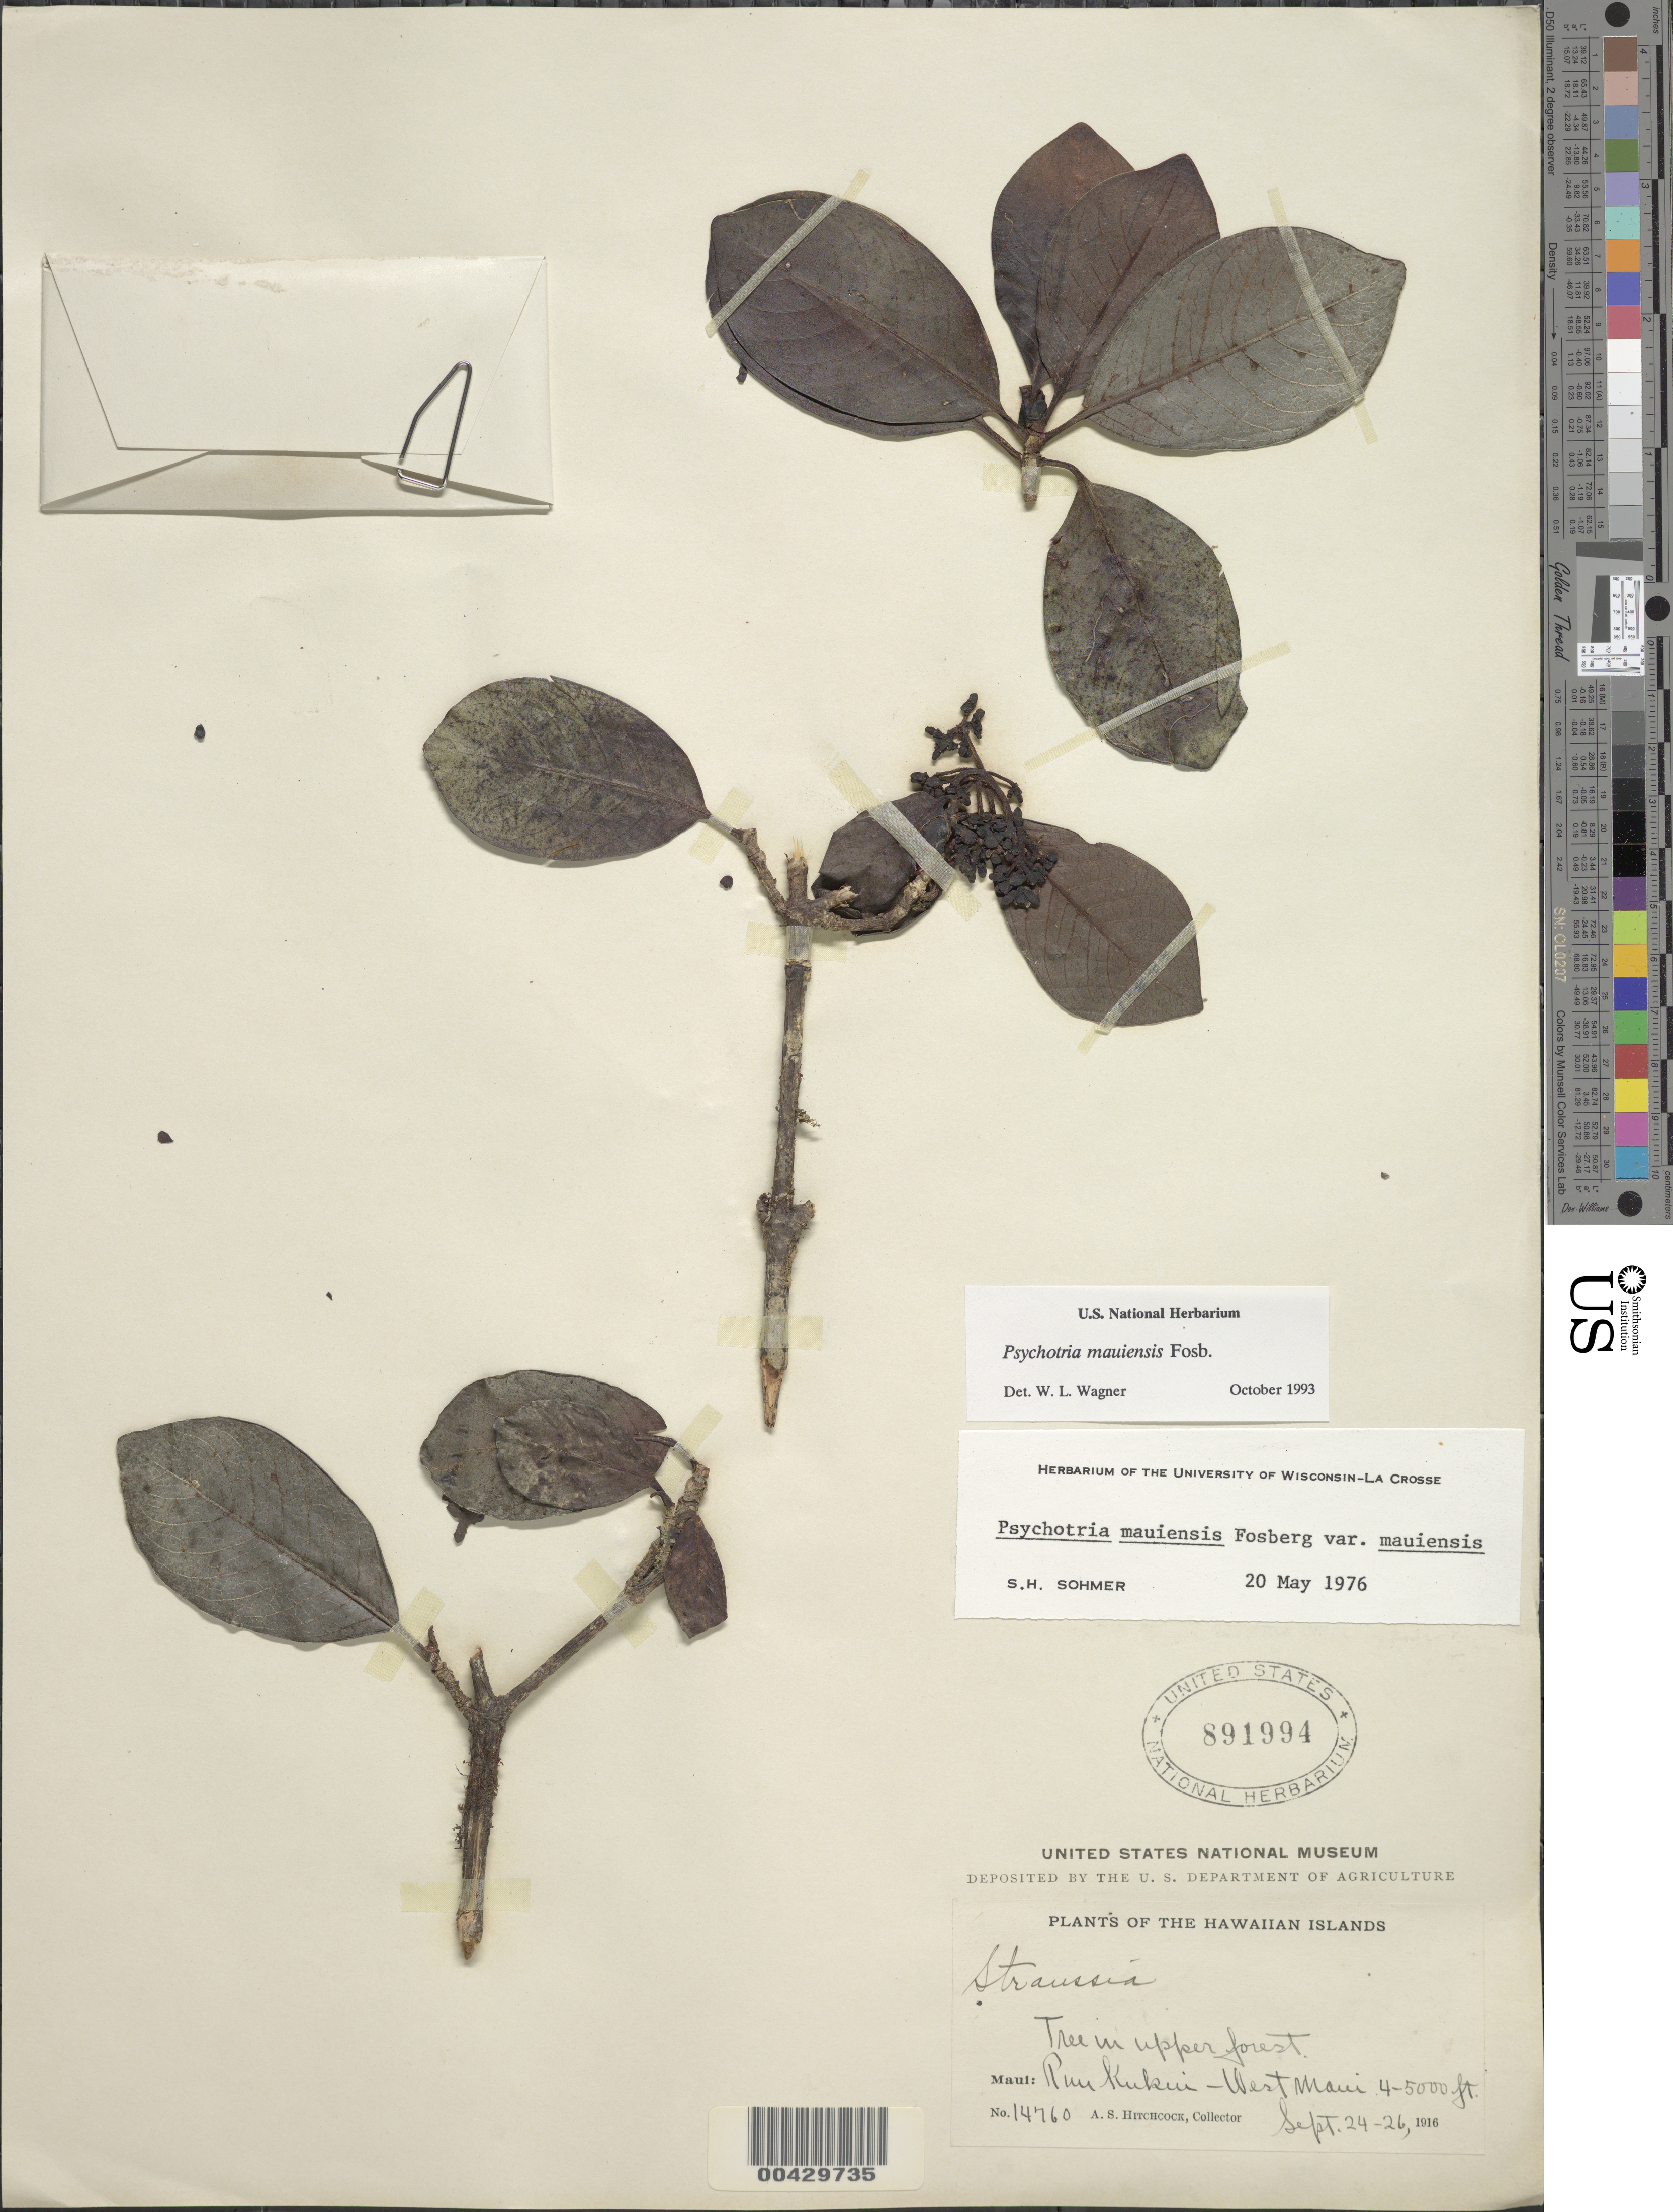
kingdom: Plantae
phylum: Tracheophyta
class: Magnoliopsida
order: Gentianales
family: Rubiaceae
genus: Psychotria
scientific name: Psychotria mauiensis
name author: Fosberg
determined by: Wagner, W. L., (BOT), Smithsonian Institution - National Museum of Natural History (UNITED STATES)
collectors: A. S. Hitchcock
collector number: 14760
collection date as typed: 24 Sep 1916 to 26 Sep 1916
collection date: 1916-09-24/1916-09-26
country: United States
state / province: Hawaii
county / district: Maui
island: Maui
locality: Puu Kukui, West Maui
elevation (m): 1219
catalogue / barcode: US 891994